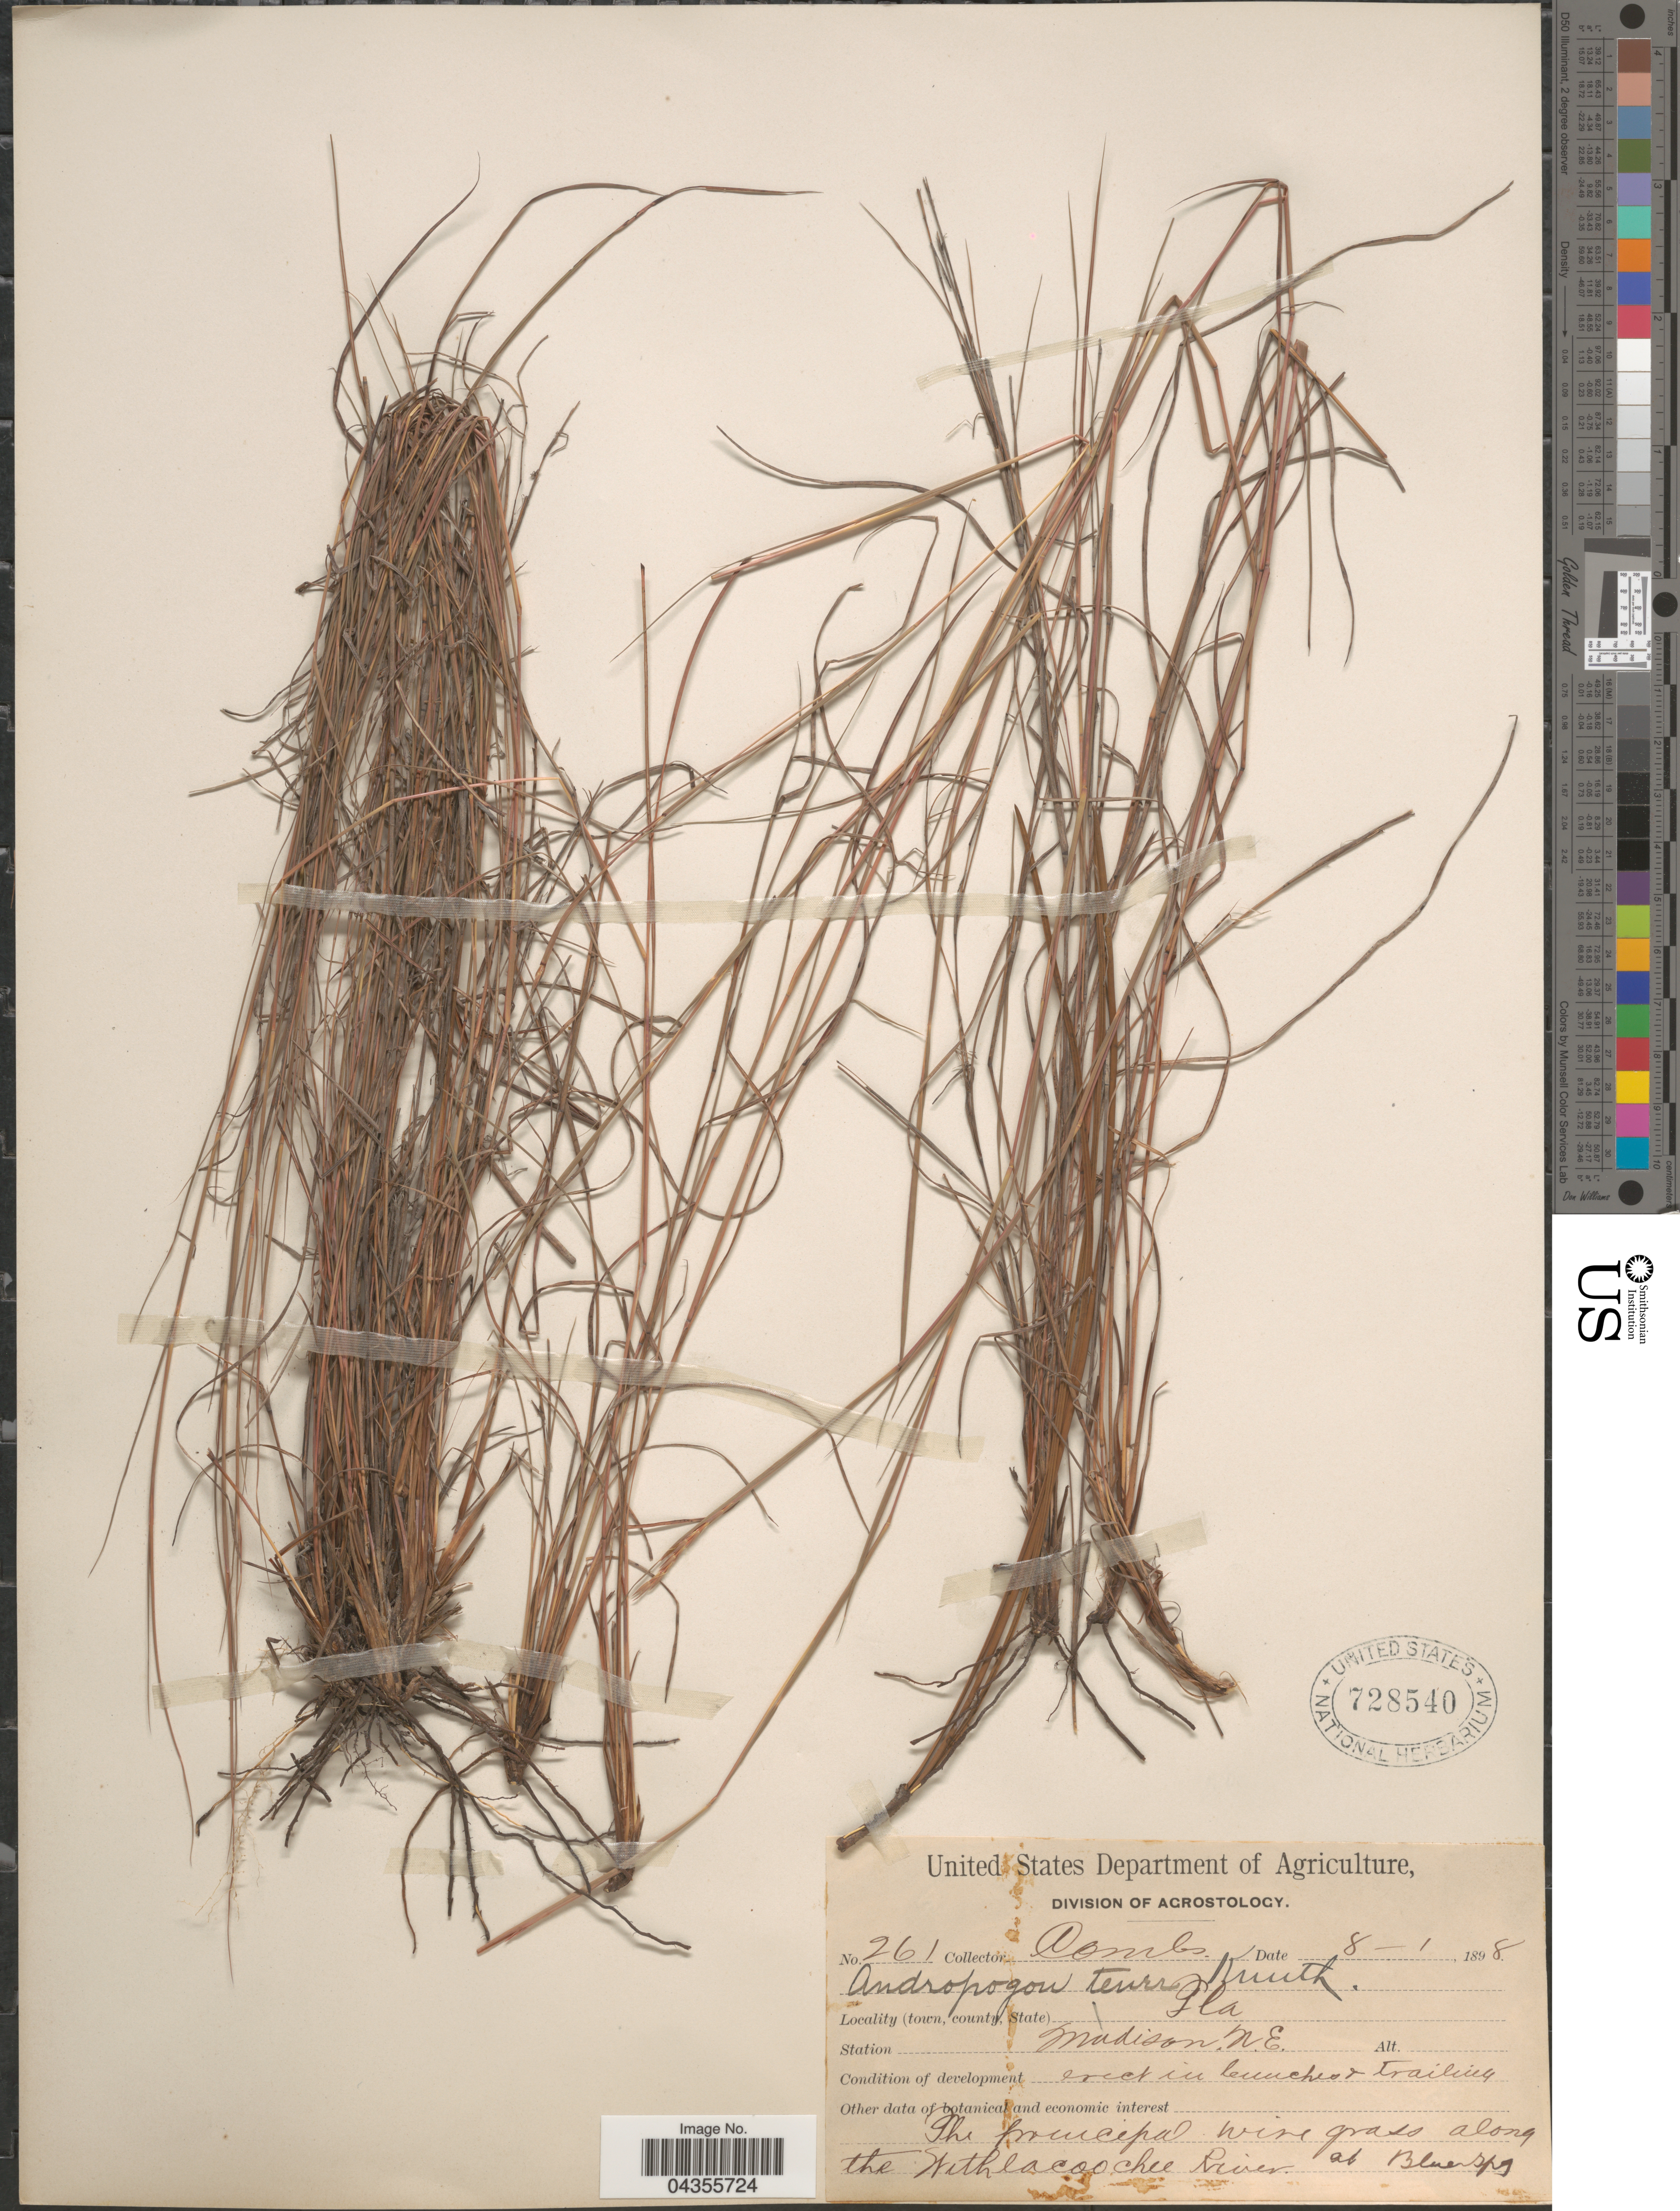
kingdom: Plantae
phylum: Tracheophyta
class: Liliopsida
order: Poales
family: Poaceae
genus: Schizachyrium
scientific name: Schizachyrium tenerum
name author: Nees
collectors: -. Combs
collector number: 261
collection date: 1898-08-01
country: United States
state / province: Florida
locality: Station Madison N.E. Along the Withlacoochee River at Blue Spg.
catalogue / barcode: US 728540